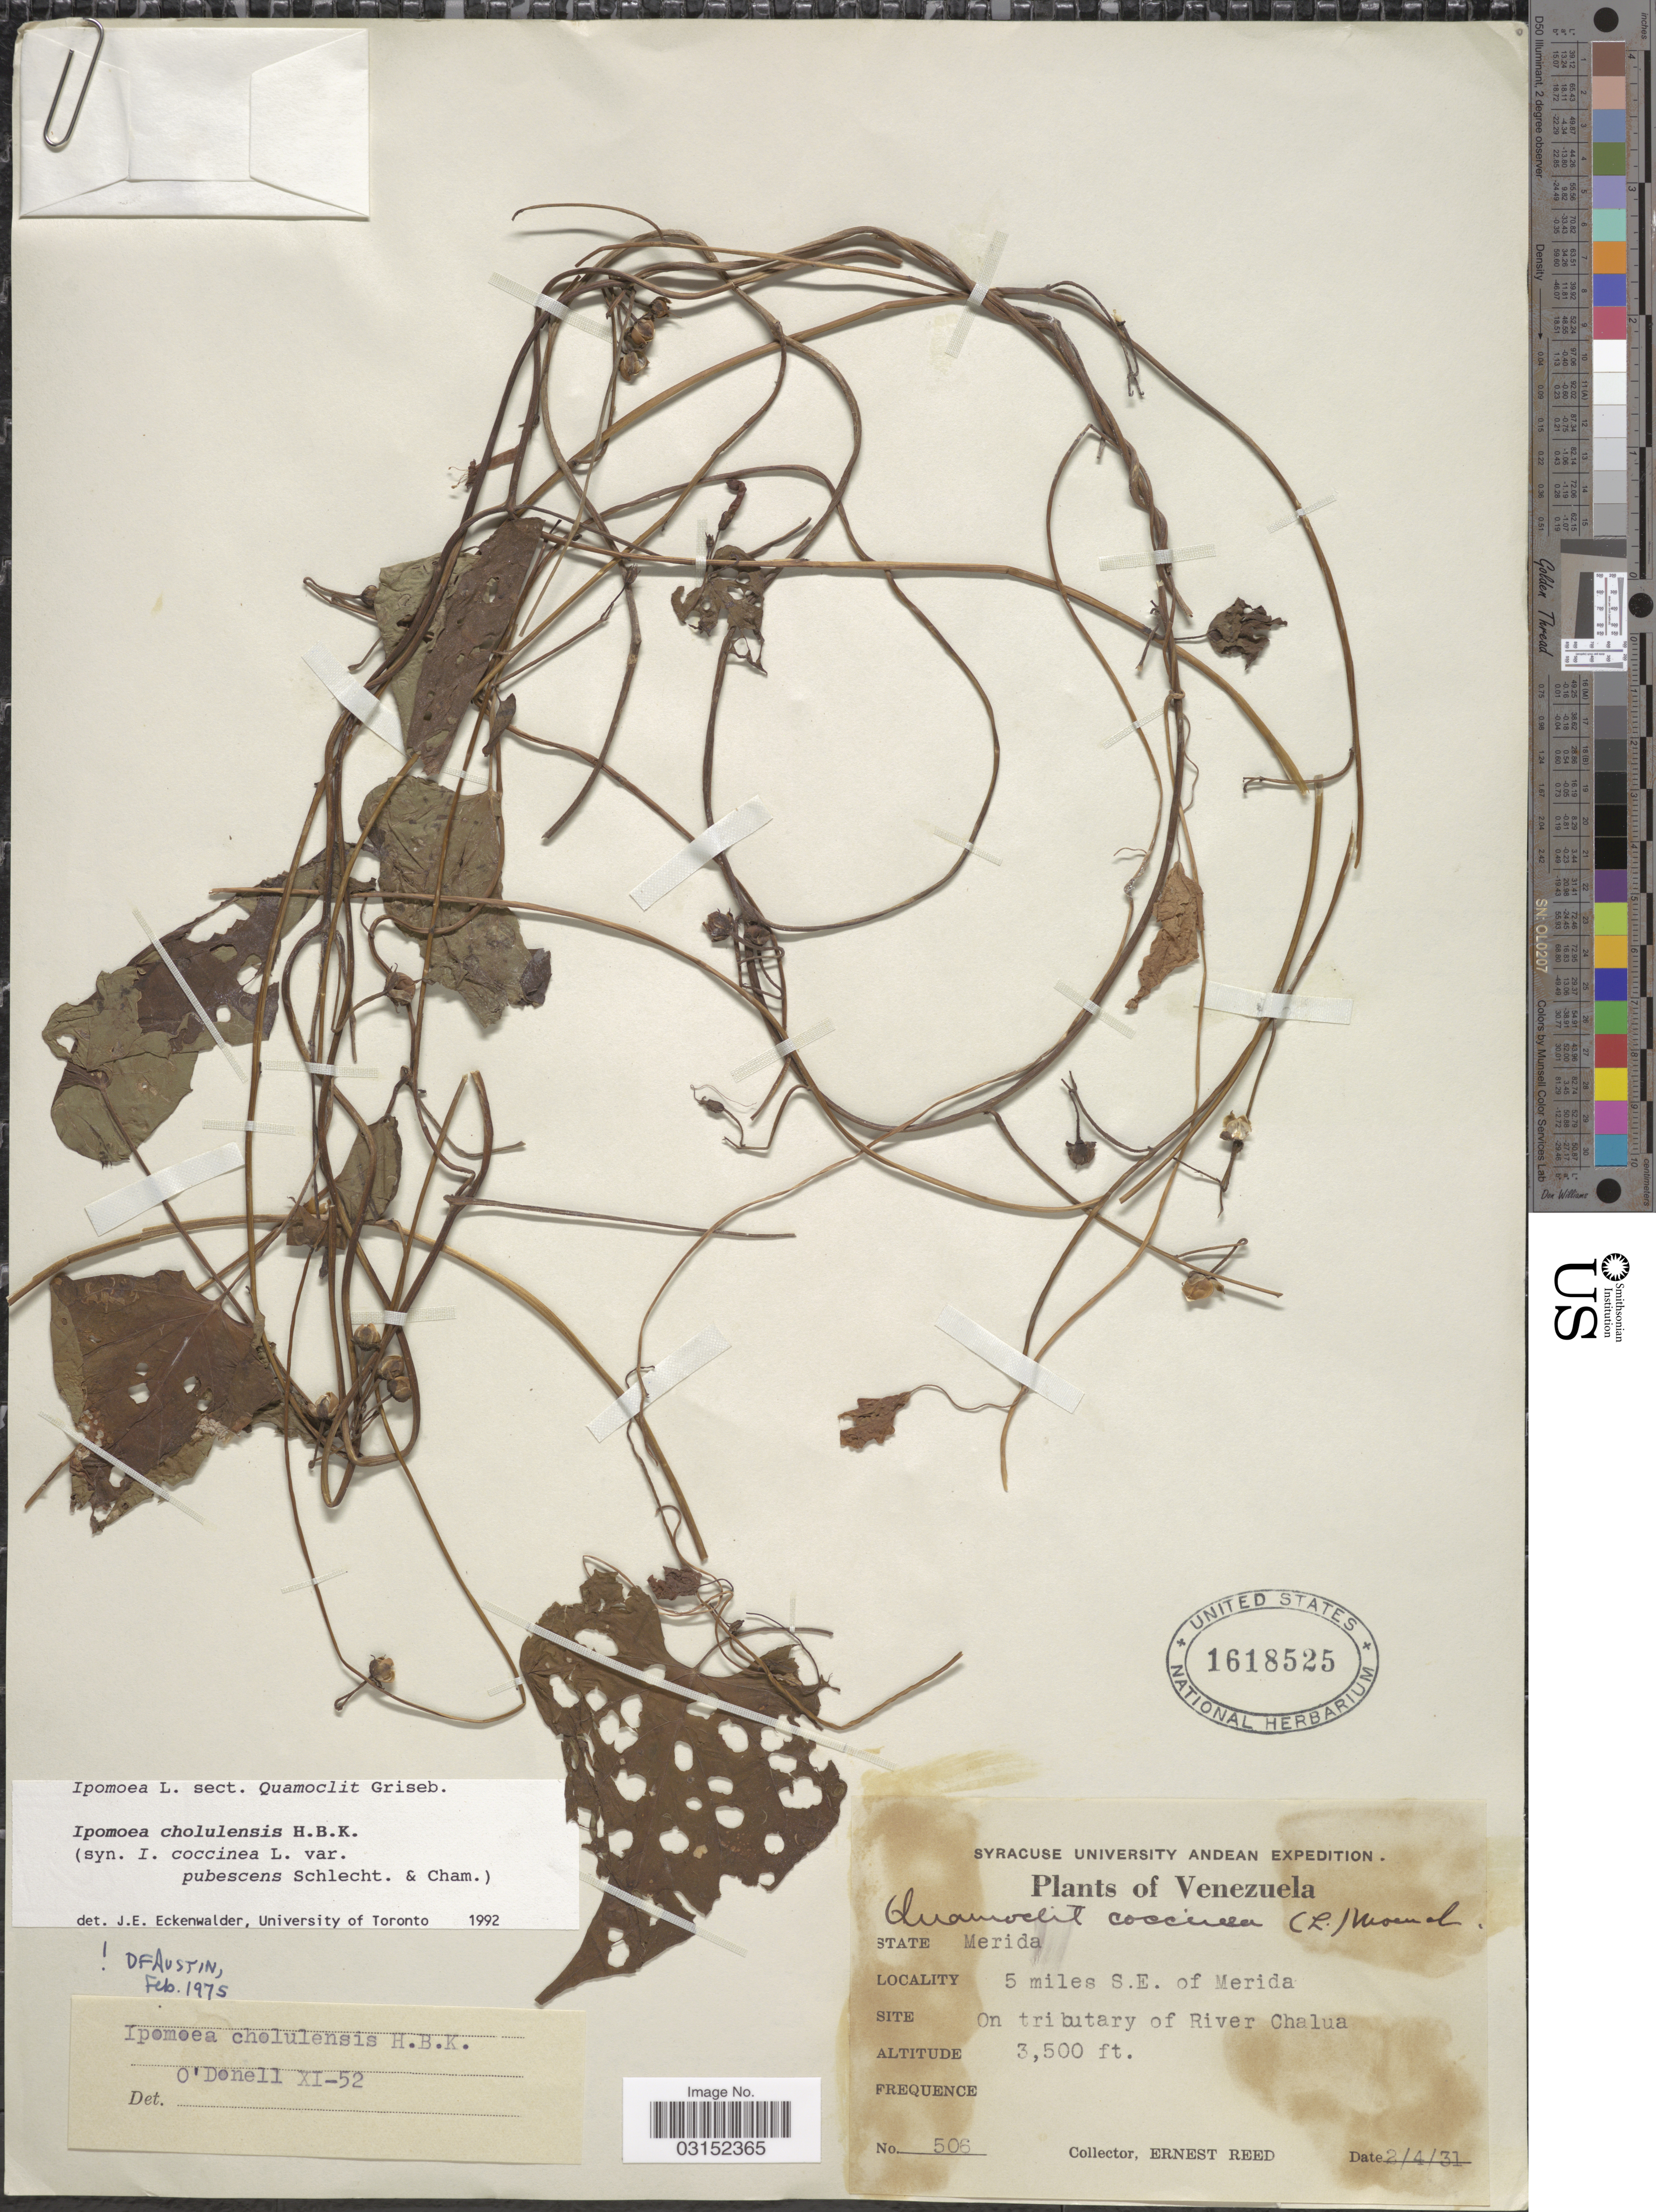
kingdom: Plantae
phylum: Tracheophyta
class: Magnoliopsida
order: Solanales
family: Convolvulaceae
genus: Ipomoea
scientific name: Ipomoea cholulensis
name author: Kunth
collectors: E. Reed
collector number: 506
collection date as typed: Transcribed d/m/y: 2/4/31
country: Venezuela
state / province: Mérida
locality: State Merida, 5 miles S.E. of Merida, On tributary of River Chalua.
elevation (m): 1067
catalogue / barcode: US 1618525